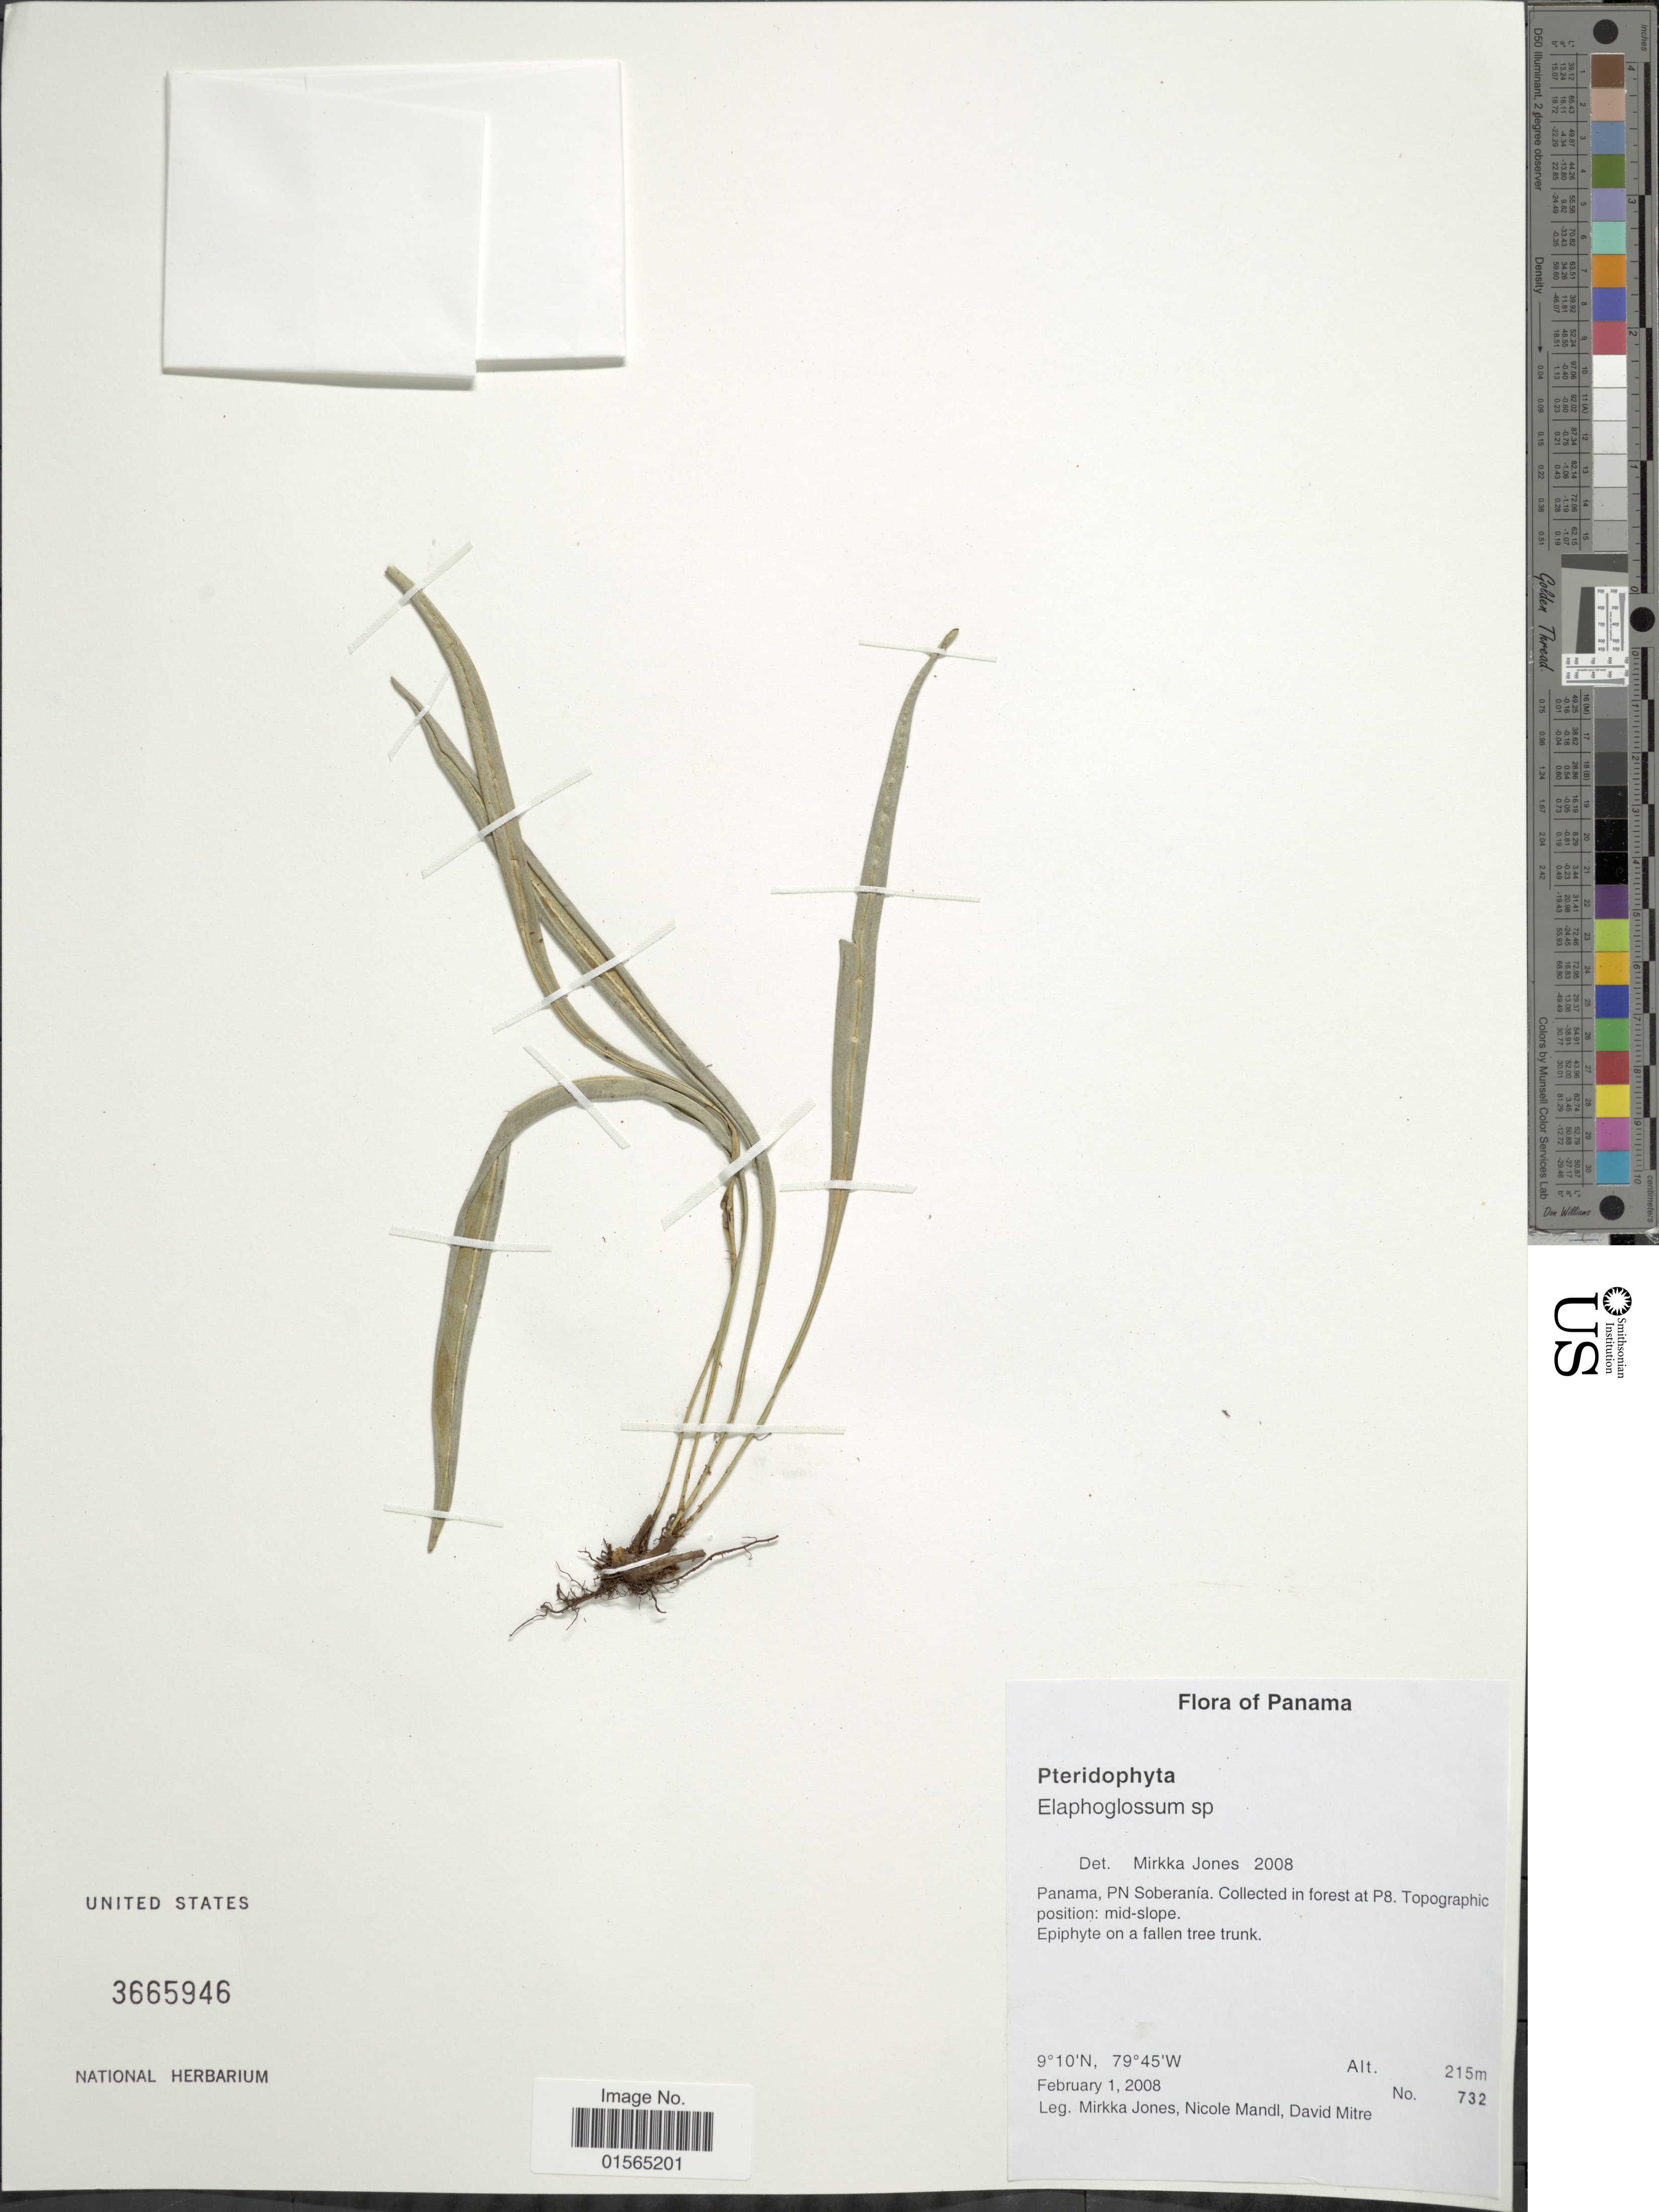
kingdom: Plantae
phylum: Tracheophyta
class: Polypodiopsida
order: Polypodiales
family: Dryopteridaceae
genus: Elaphoglossum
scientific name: Elaphoglossum sp.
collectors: M. Jones, N. Mandl & D. Mitre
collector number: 732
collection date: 2008-02-01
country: Panama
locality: PN Soberania. Collected in forest at P8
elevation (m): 215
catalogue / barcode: US 3665946